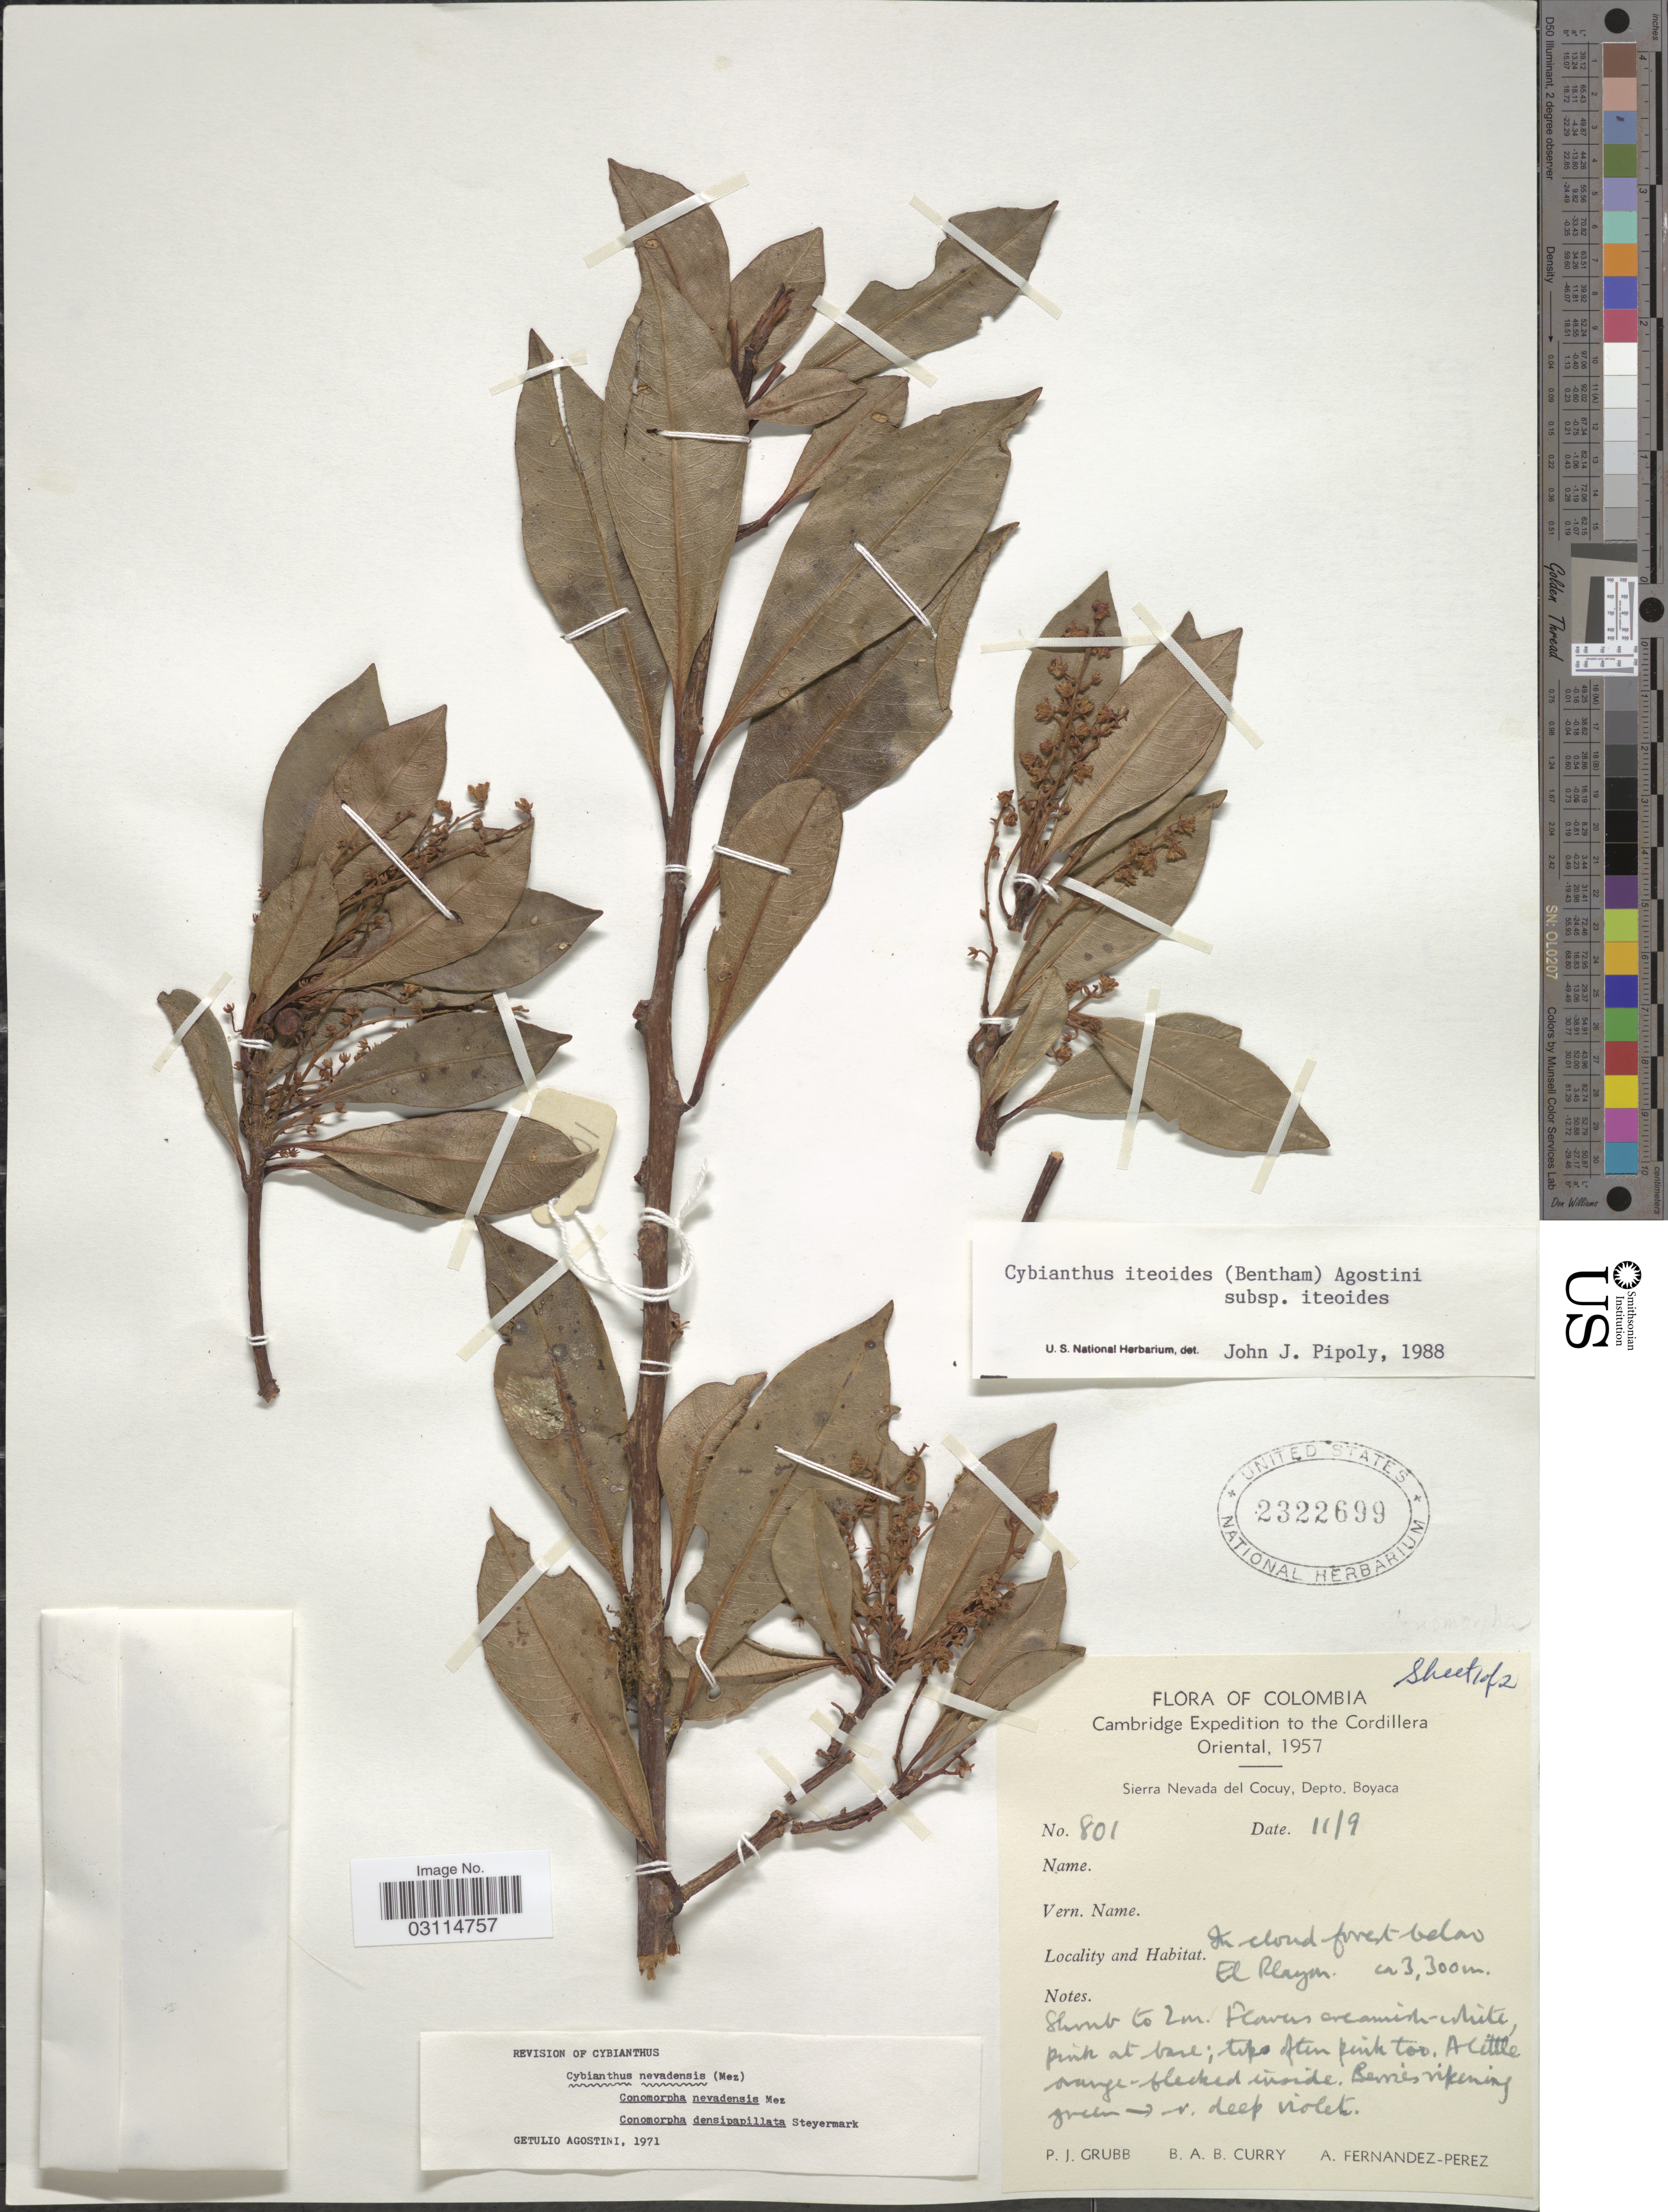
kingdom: Plantae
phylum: Tracheophyta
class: Magnoliopsida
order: Ericales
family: Primulaceae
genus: Cybianthus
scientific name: Cybianthus iteoides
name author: (Benth.) G. Agostini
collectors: P. J. Grubb, B. A. B. Curry & A. Fernández-Pérez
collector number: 801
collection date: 1957-09-11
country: Colombia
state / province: Boyacá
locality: Cordillera Oriental, Sierra Nevada del Cocuy, Depto. Boyaca. In cloud forest below El Playon.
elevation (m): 3300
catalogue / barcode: US 2322699